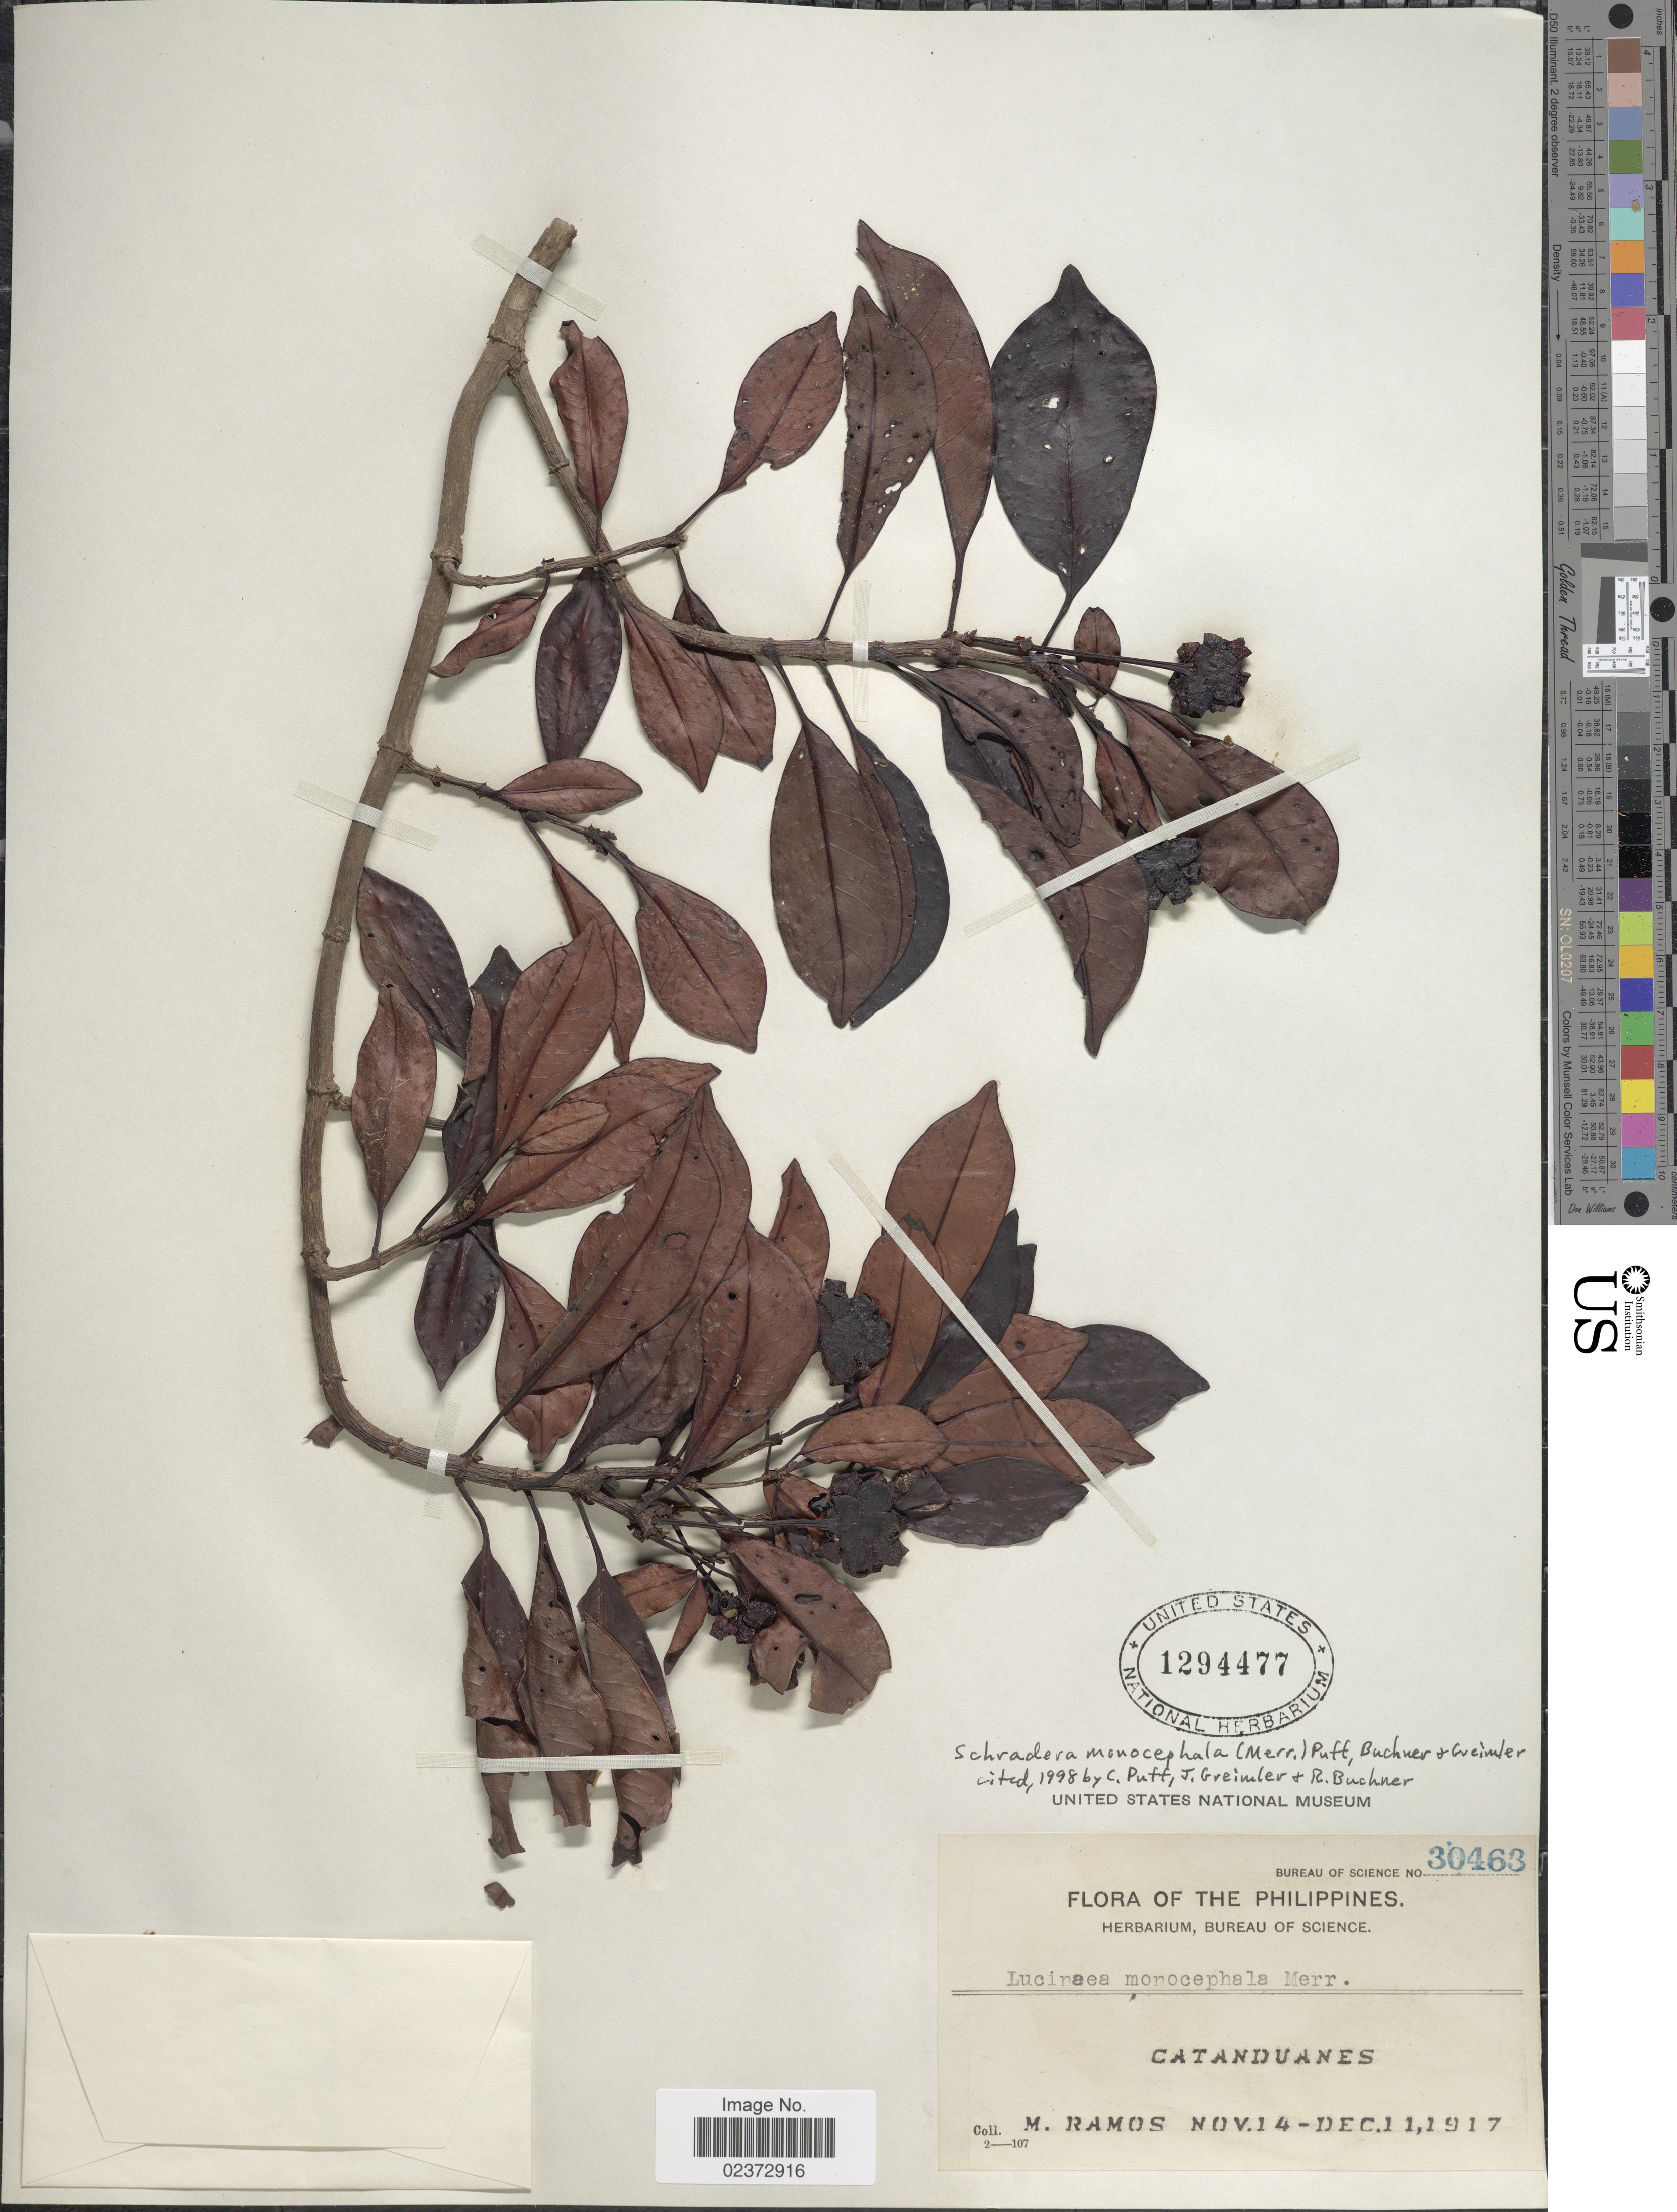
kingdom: Plantae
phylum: Tracheophyta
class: Magnoliopsida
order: Gentianales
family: Rubiaceae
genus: Schradera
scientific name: Schradera monocephala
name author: (Merr.) Puff et al.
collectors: M. Ramos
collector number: Bureau of Science 30463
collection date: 1917-11-14/1917-12-11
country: Philippines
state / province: Bicol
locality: Catanduanes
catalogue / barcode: US 1294477